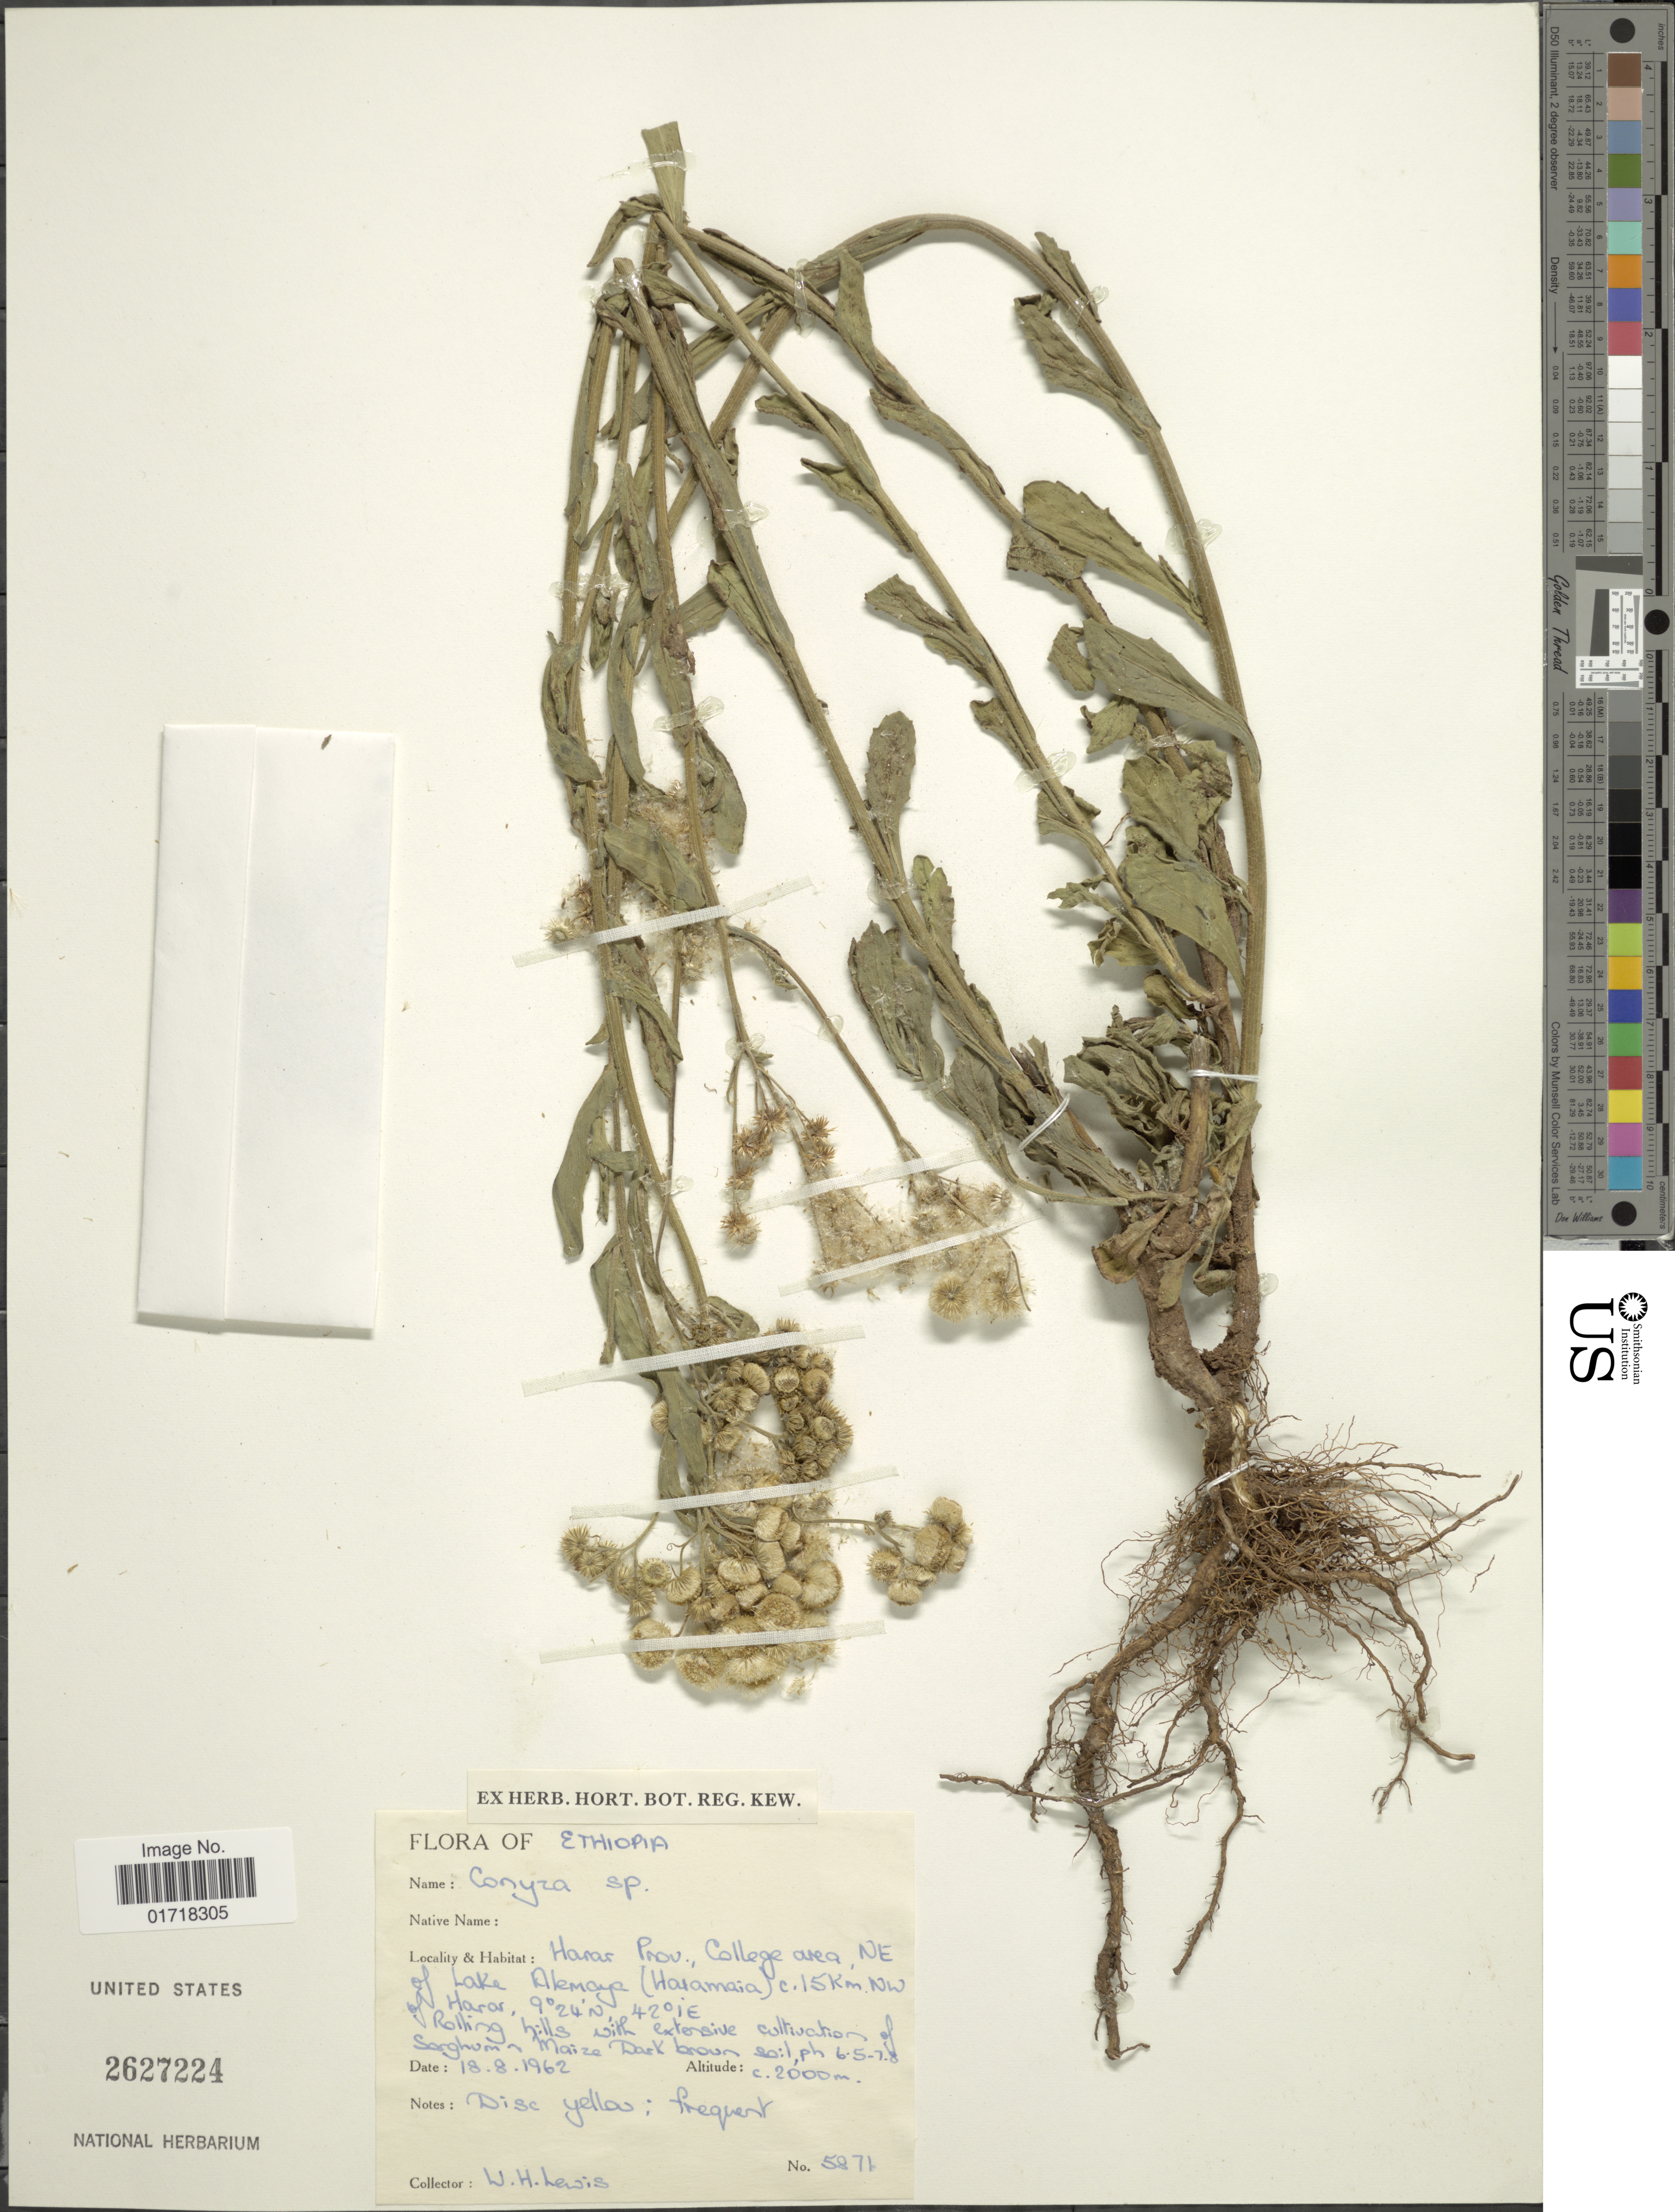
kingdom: Plantae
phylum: Tracheophyta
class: Magnoliopsida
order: Asterales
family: Asteraceae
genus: Conyza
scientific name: Conyza sp.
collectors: W. H. Lewis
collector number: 5871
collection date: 1962-08-18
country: Ethiopia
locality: Harar Prov., College area, NE of Lake Akmaya (Haramaia) 15 km NW of Harar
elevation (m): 2000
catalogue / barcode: US 2627224